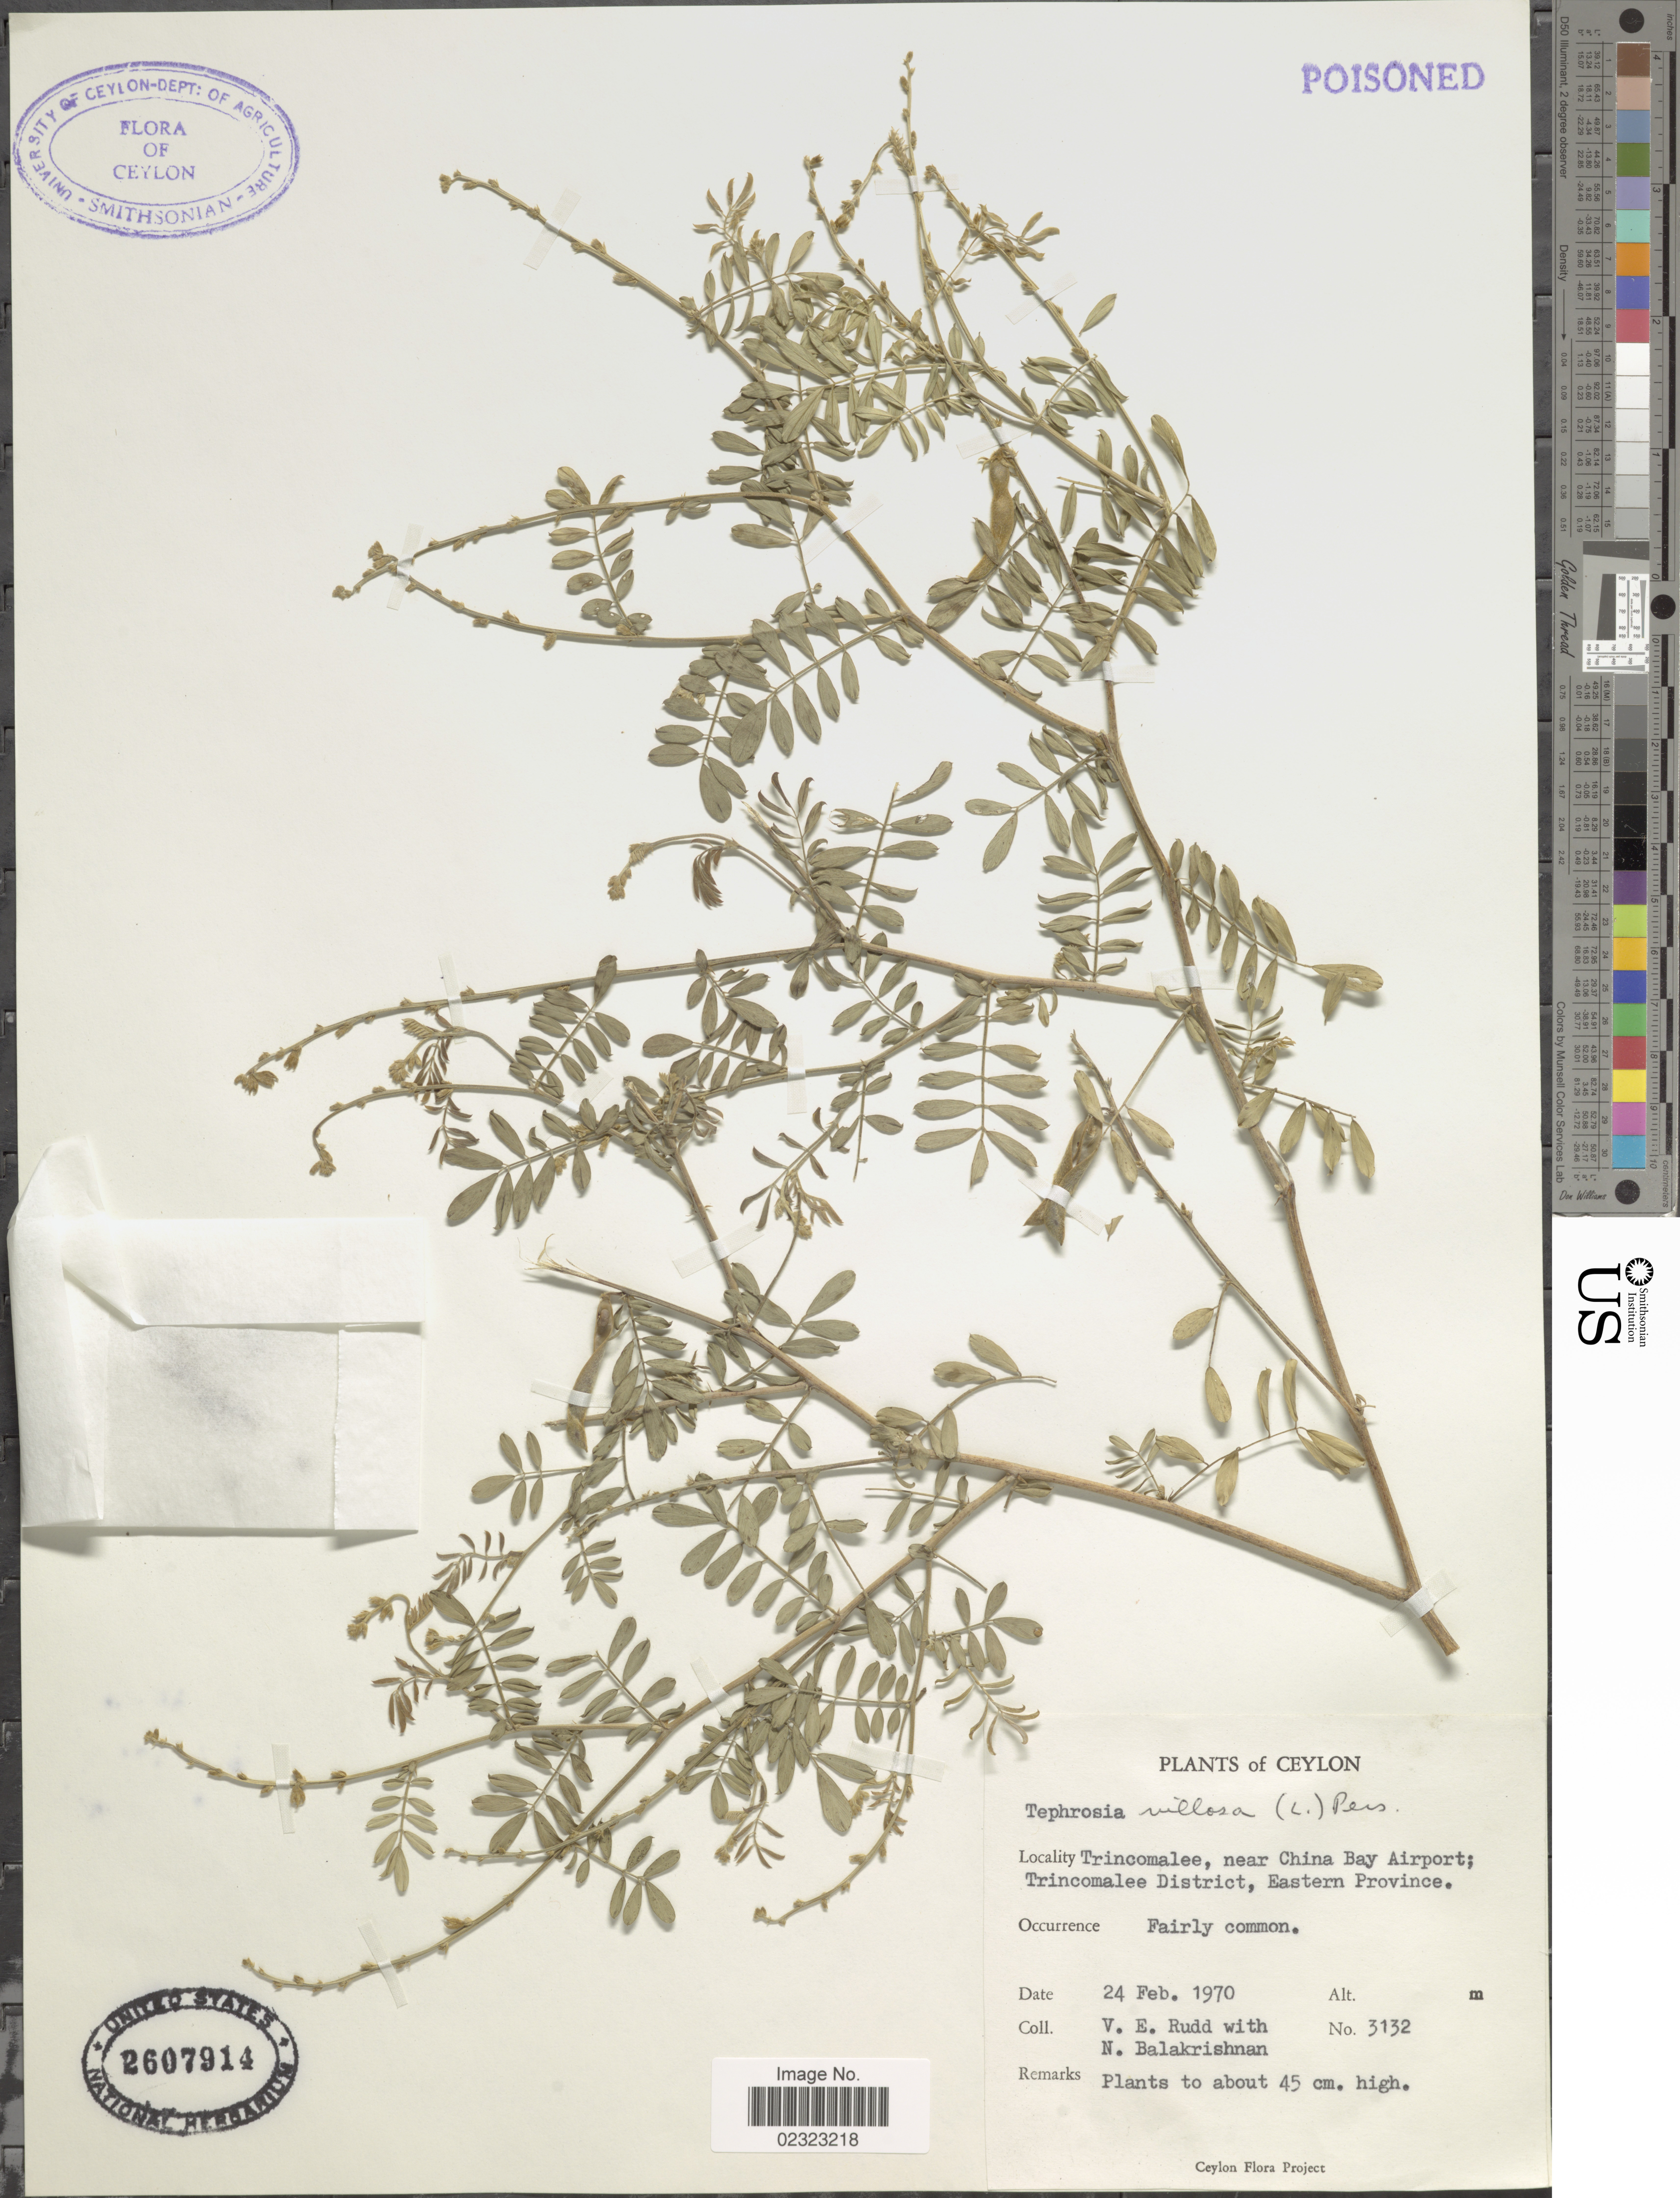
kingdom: Plantae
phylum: Tracheophyta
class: Magnoliopsida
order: Fabales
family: Fabaceae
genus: Tephrosia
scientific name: Tephrosia villosa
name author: Pers.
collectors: V. E. Rudd & N. Balakrishnan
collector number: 3132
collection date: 1970-02-24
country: Sri Lanka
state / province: Eastern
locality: Ceylon. Trincomalee, near China Bay Airport; Trincomalee District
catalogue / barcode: US 2607914